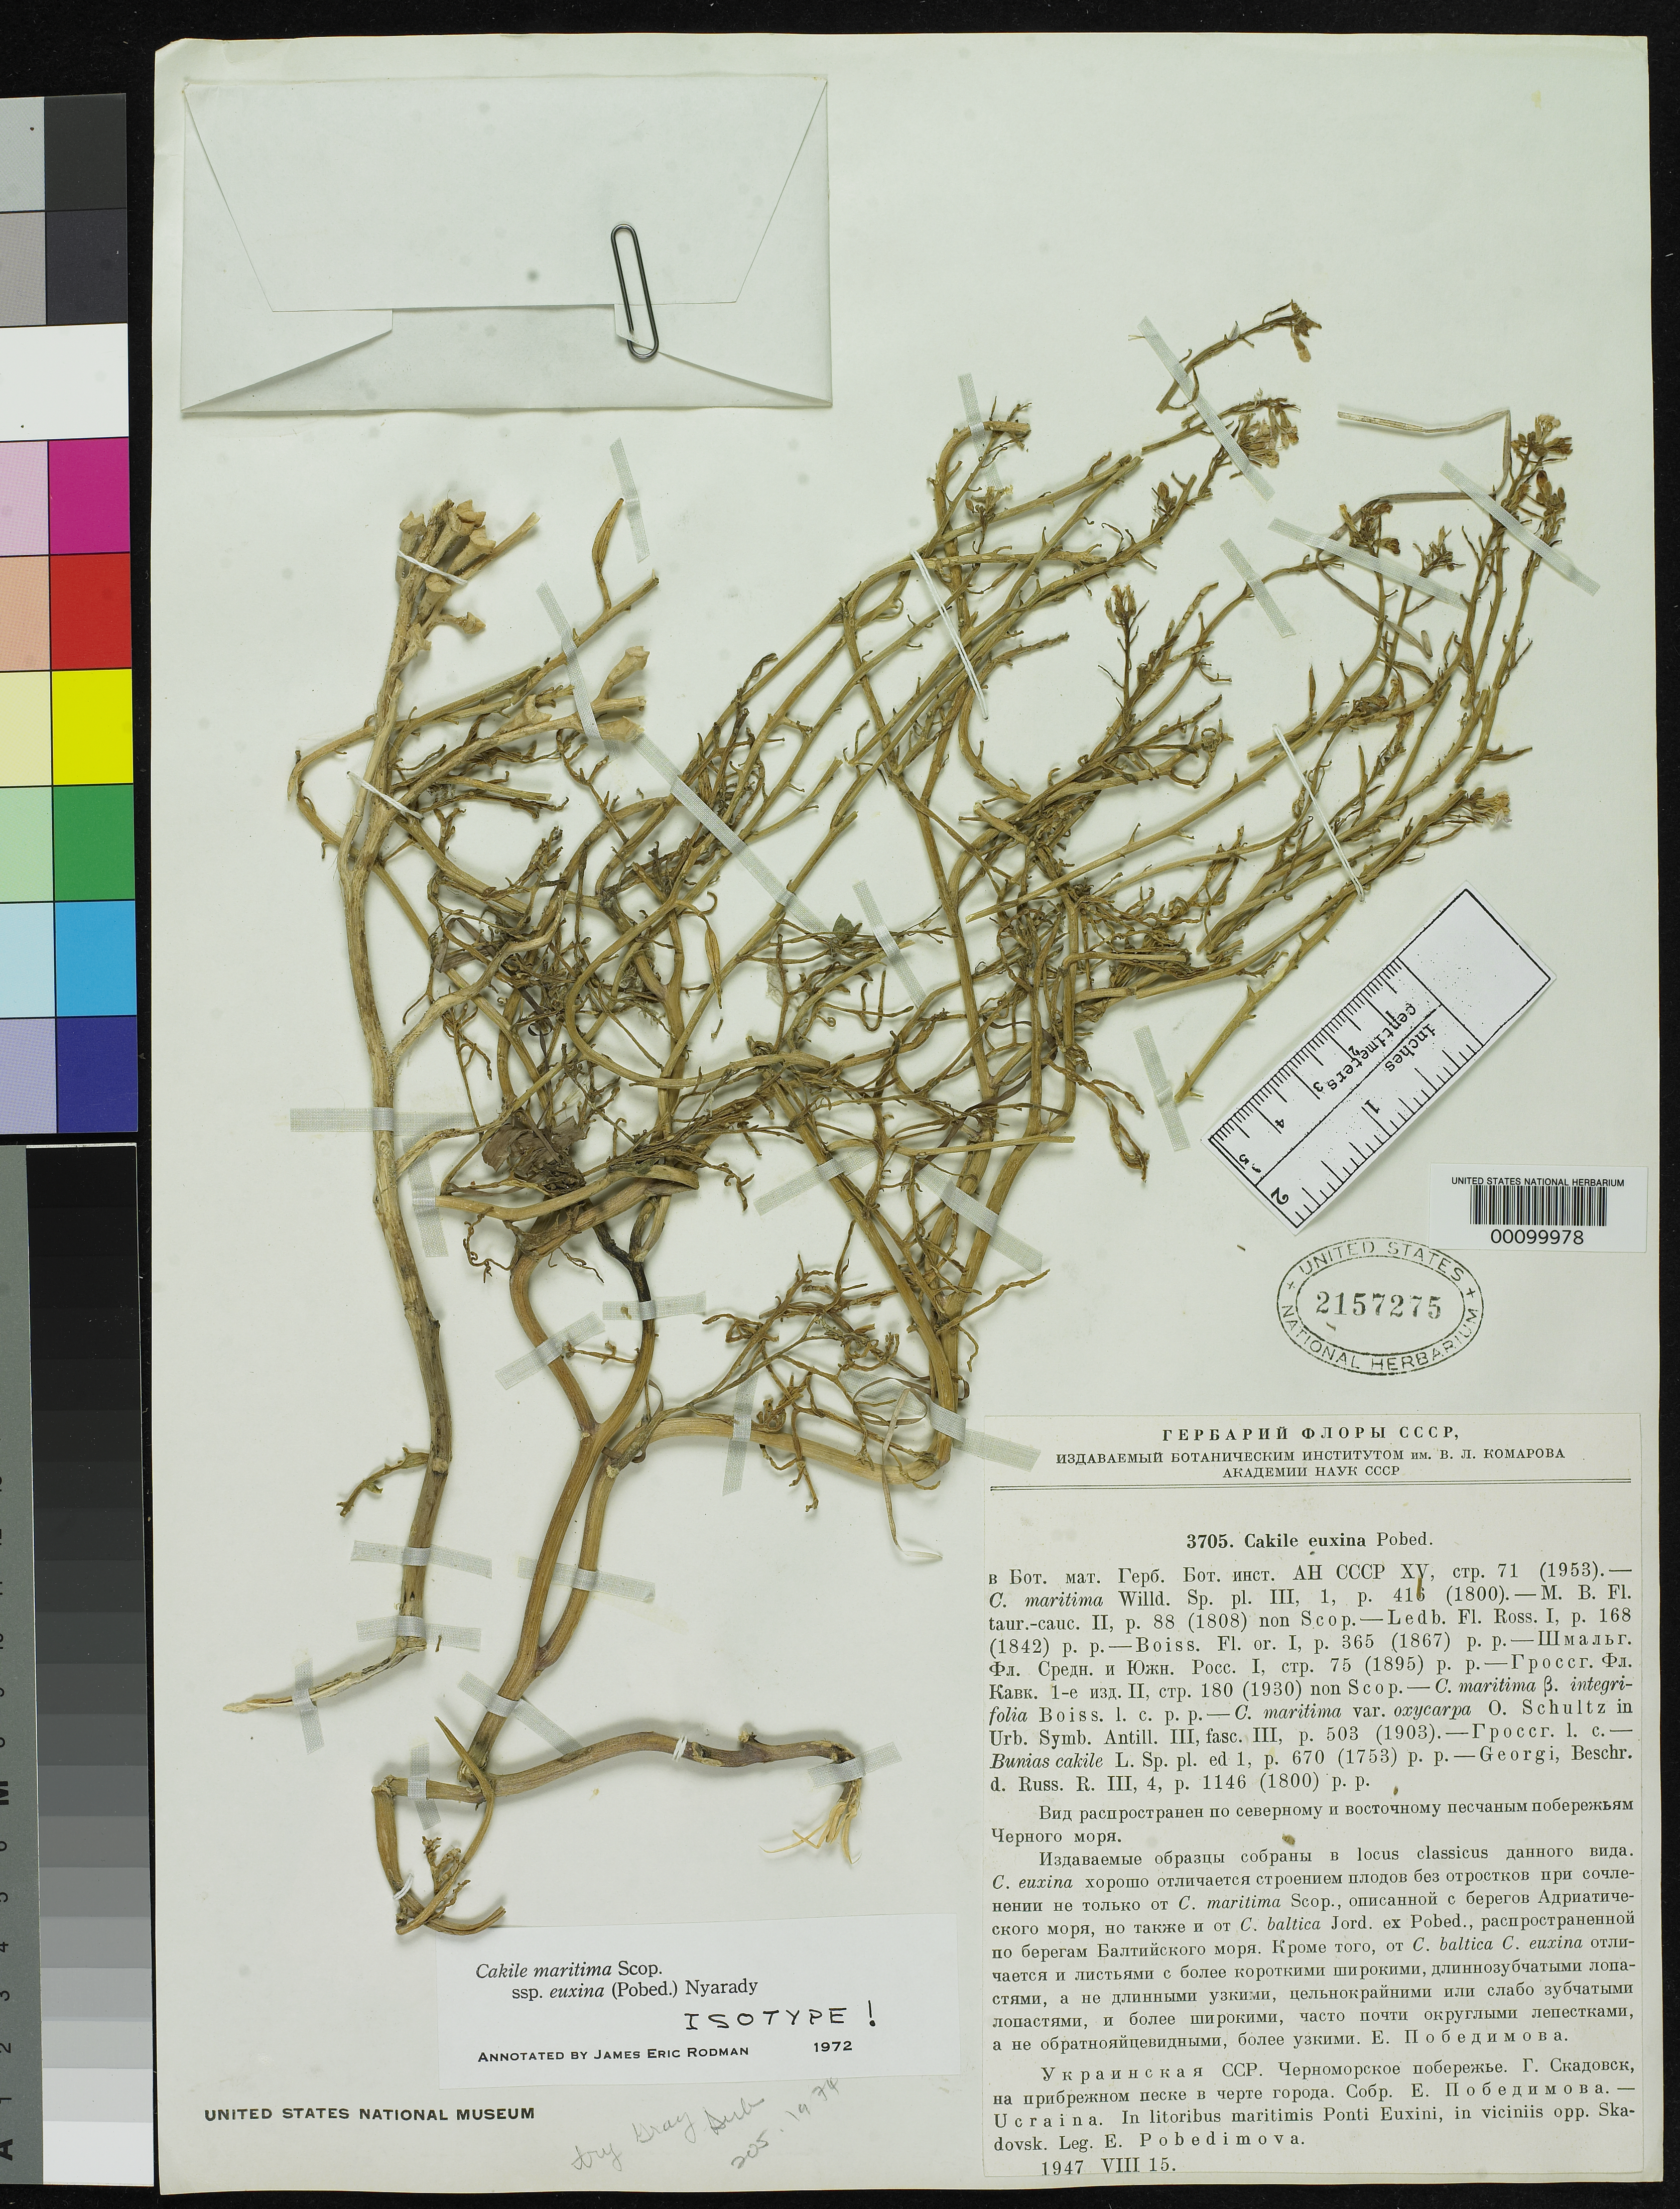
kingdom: Plantae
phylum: Tracheophyta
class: Magnoliopsida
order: Brassicales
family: Brassicaceae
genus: Cakile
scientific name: Cakile euxina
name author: Pobedimova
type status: Isotype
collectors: E. Pobedimova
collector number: Komarov Herb. 3705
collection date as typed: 15 Aug 1947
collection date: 1947-08-15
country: Ukraine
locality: Skadovs'k (Black Sea coast, on the costal sand within the city)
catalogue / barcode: US 2157275